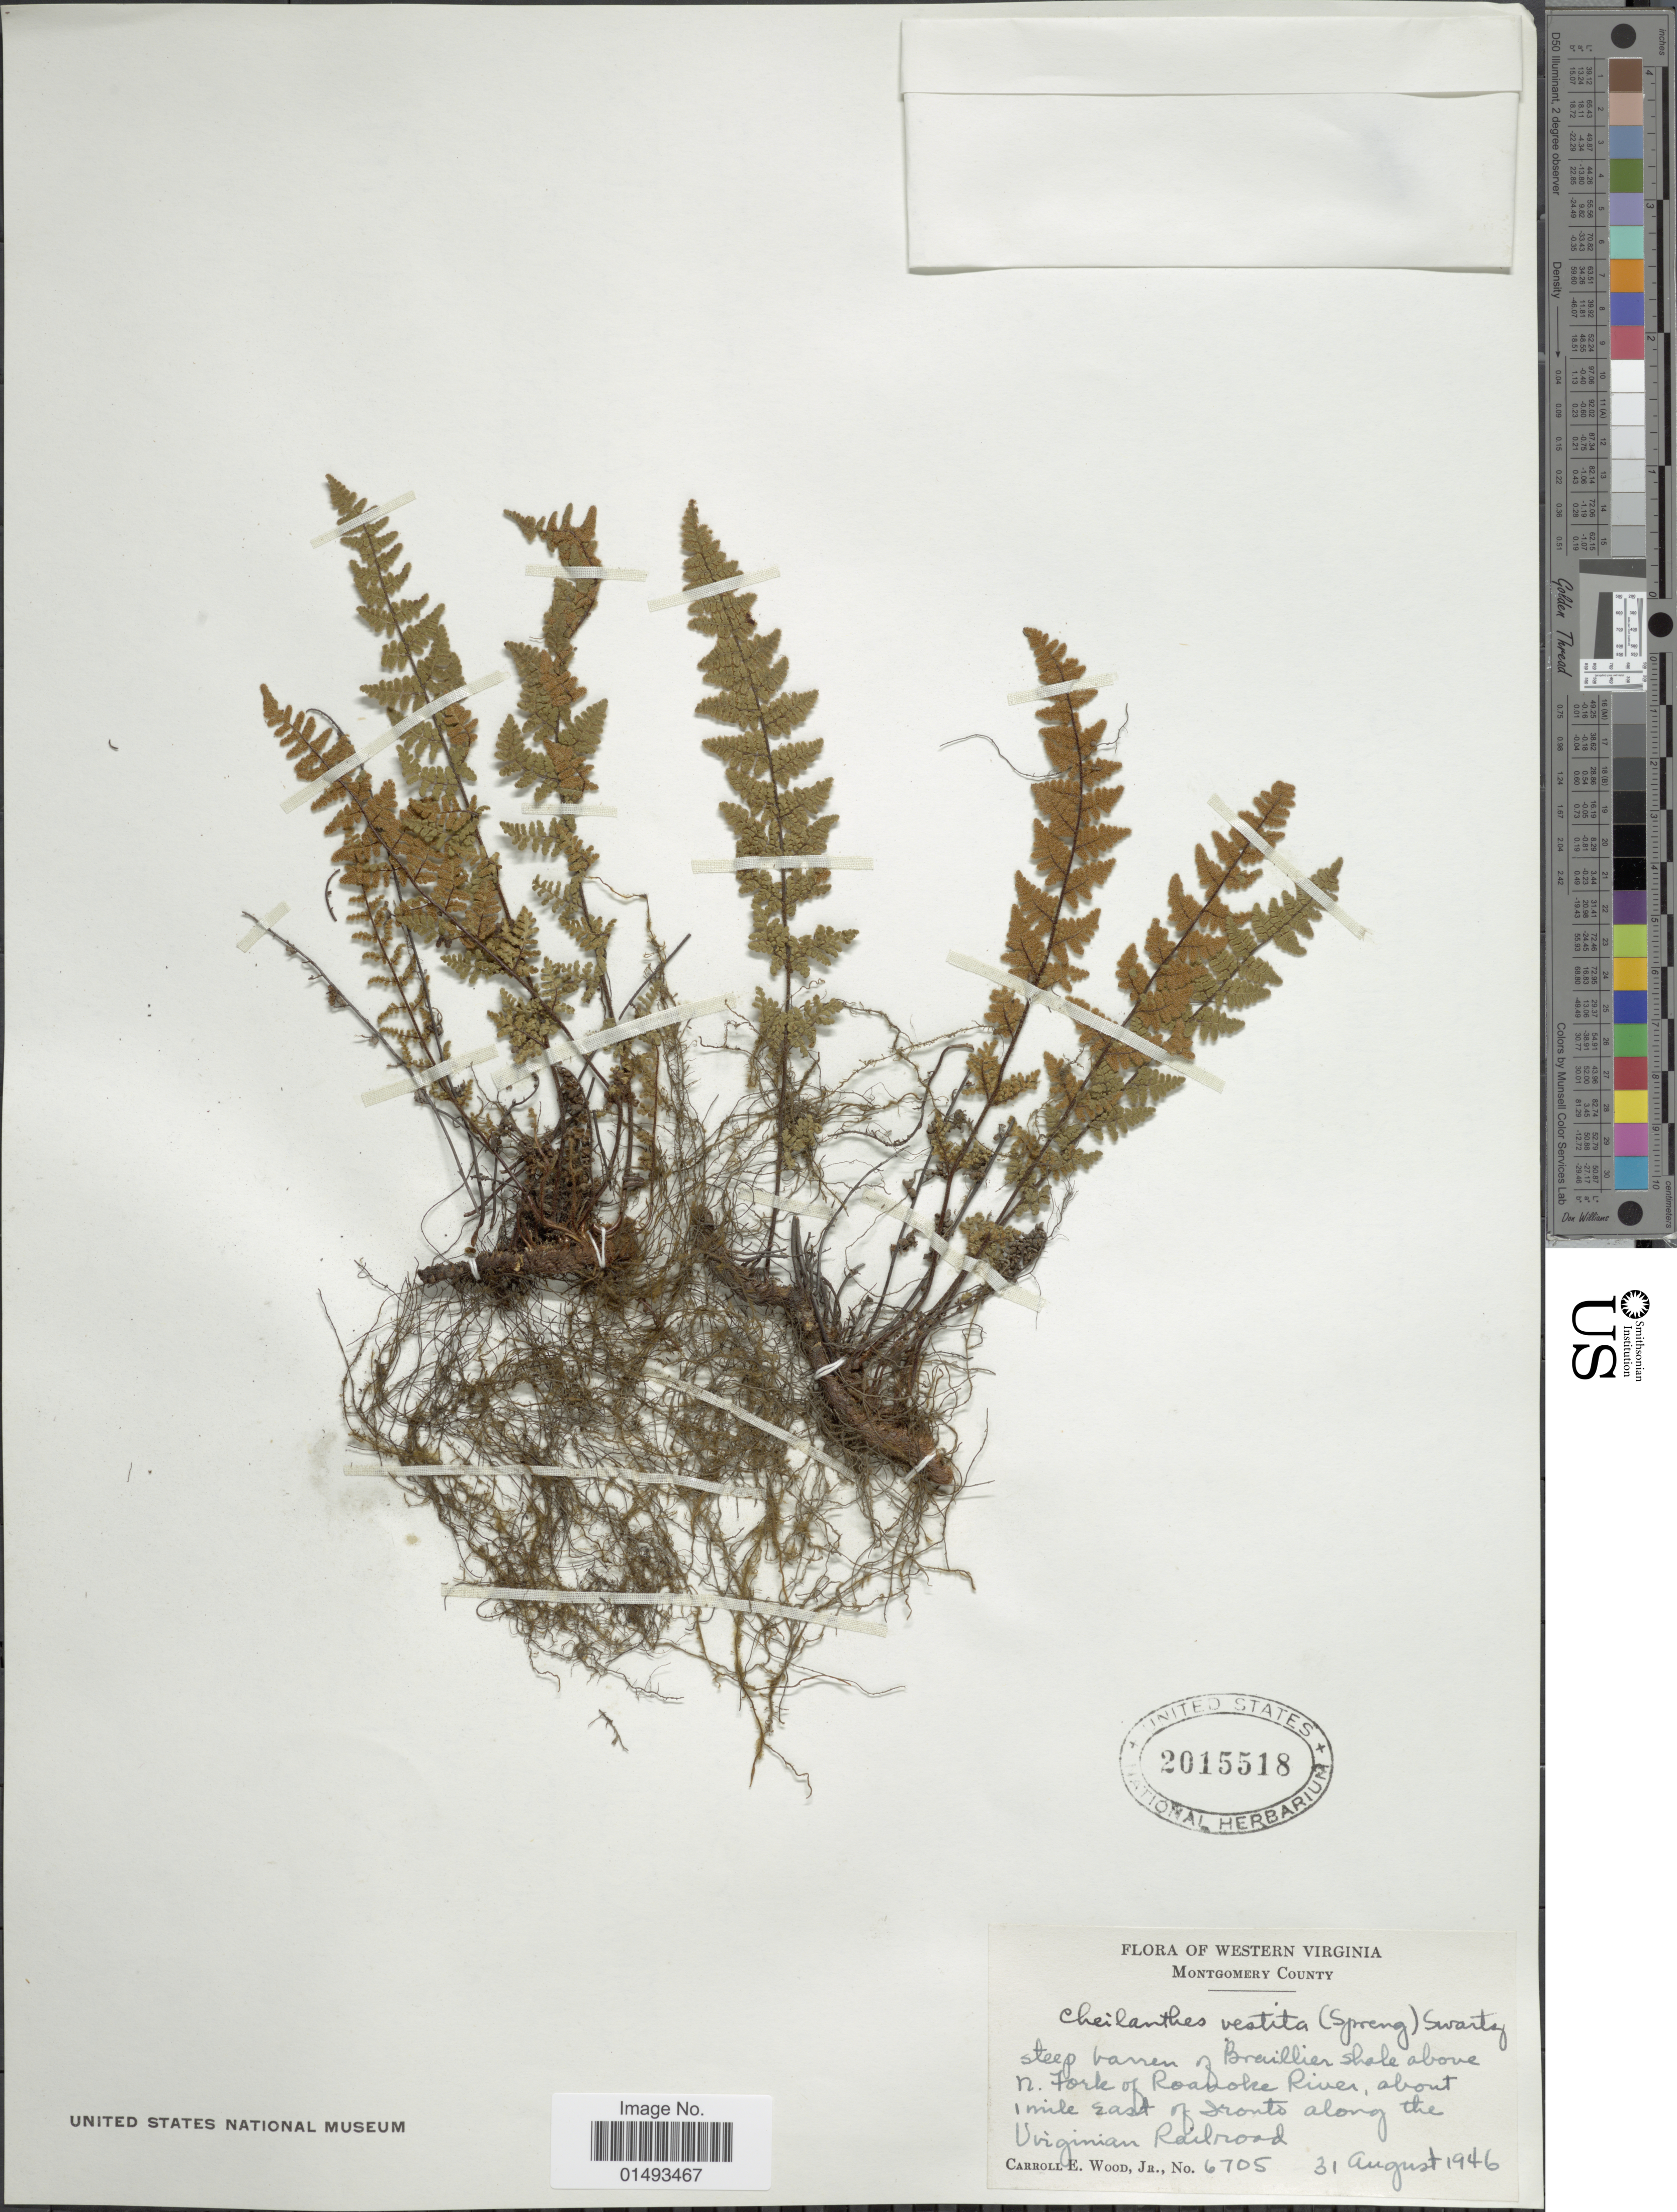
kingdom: Plantae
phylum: Tracheophyta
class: Polypodiopsida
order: Polypodiales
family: Pteridaceae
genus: Myriopteris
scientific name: Myriopteris lanosa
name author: (Michx.) Grusz & Windham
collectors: C. E. Wood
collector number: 6705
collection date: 1946-08-31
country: United States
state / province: West Virginia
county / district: Montgomery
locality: Flora of Western Virginia, Montgomery County, steep barren of Braillier shale above N. Fork of Roanoke River, about 1 mile East of Ironto along the Virginian Railroad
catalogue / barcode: US 2015518